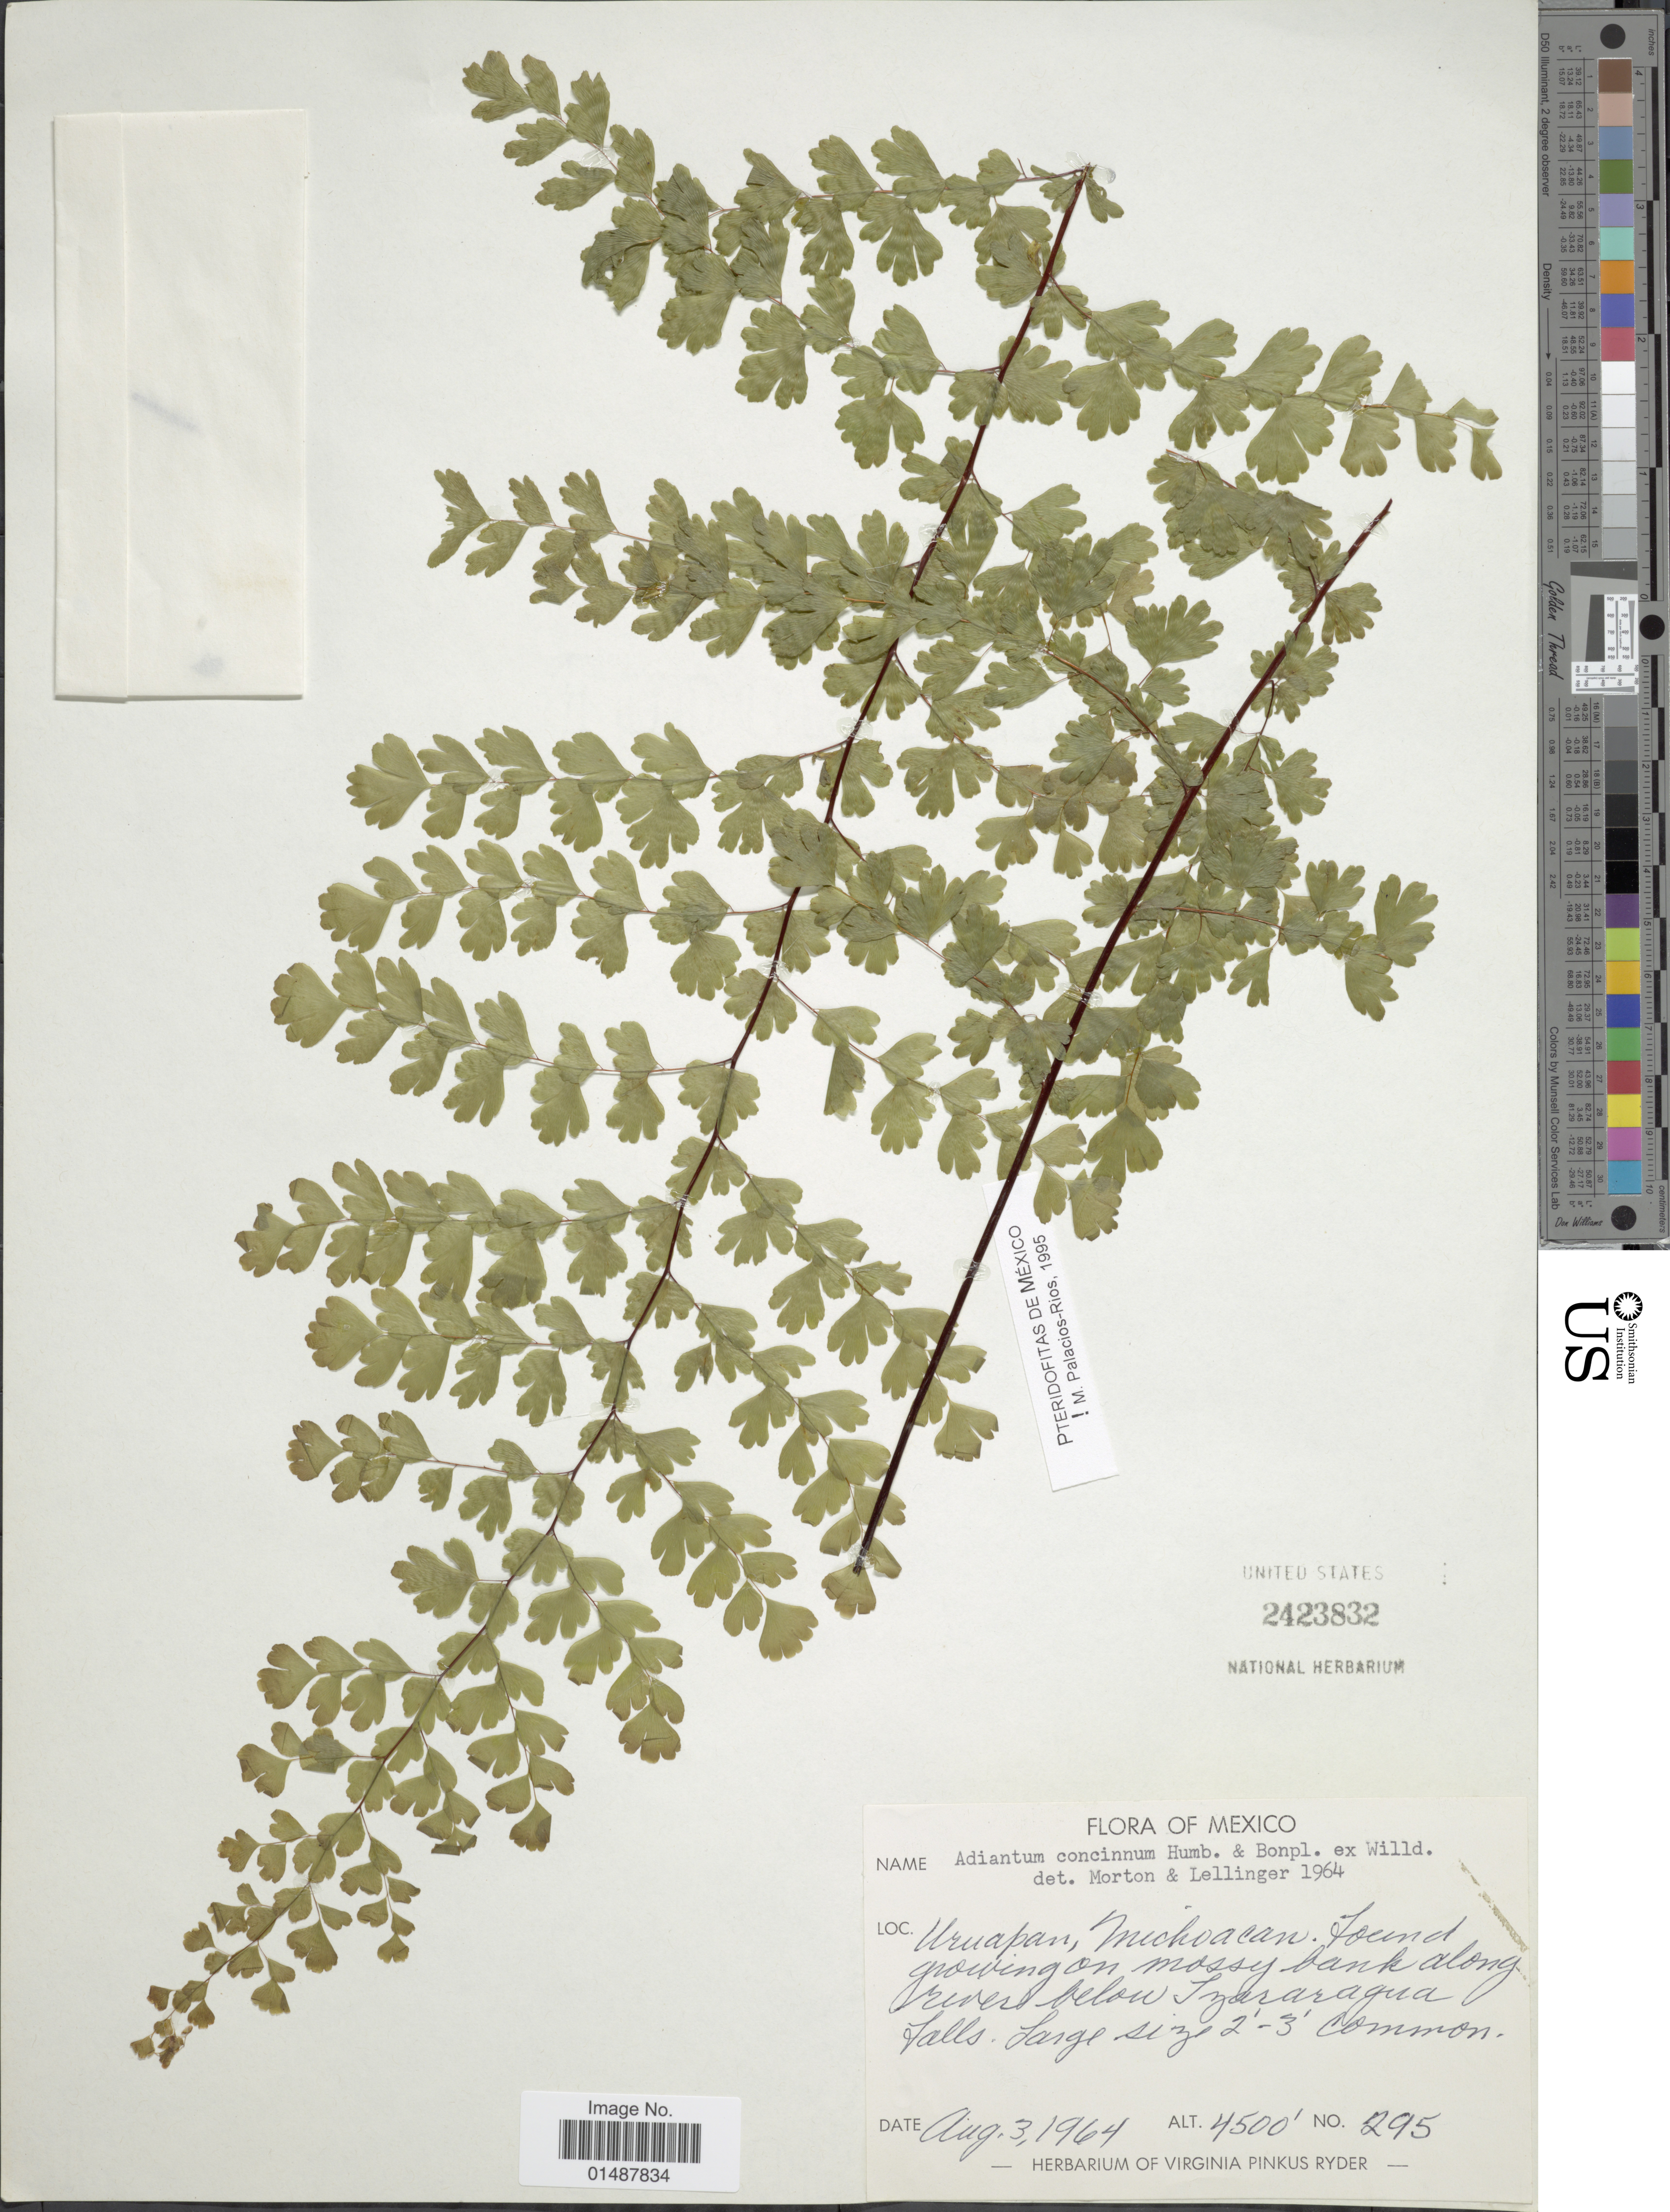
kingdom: Plantae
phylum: Tracheophyta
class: Polypodiopsida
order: Polypodiales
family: Pteridaceae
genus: Adiantum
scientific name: Adiantum concinnum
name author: Humb. & Bonpl. ex Willd.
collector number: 295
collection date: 1964-08-03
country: Mexico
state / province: Michoacán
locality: Uruapan, Michoacan, found growing on mossy bank along rivers below Izararagua falls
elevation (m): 1372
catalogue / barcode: US 2423832